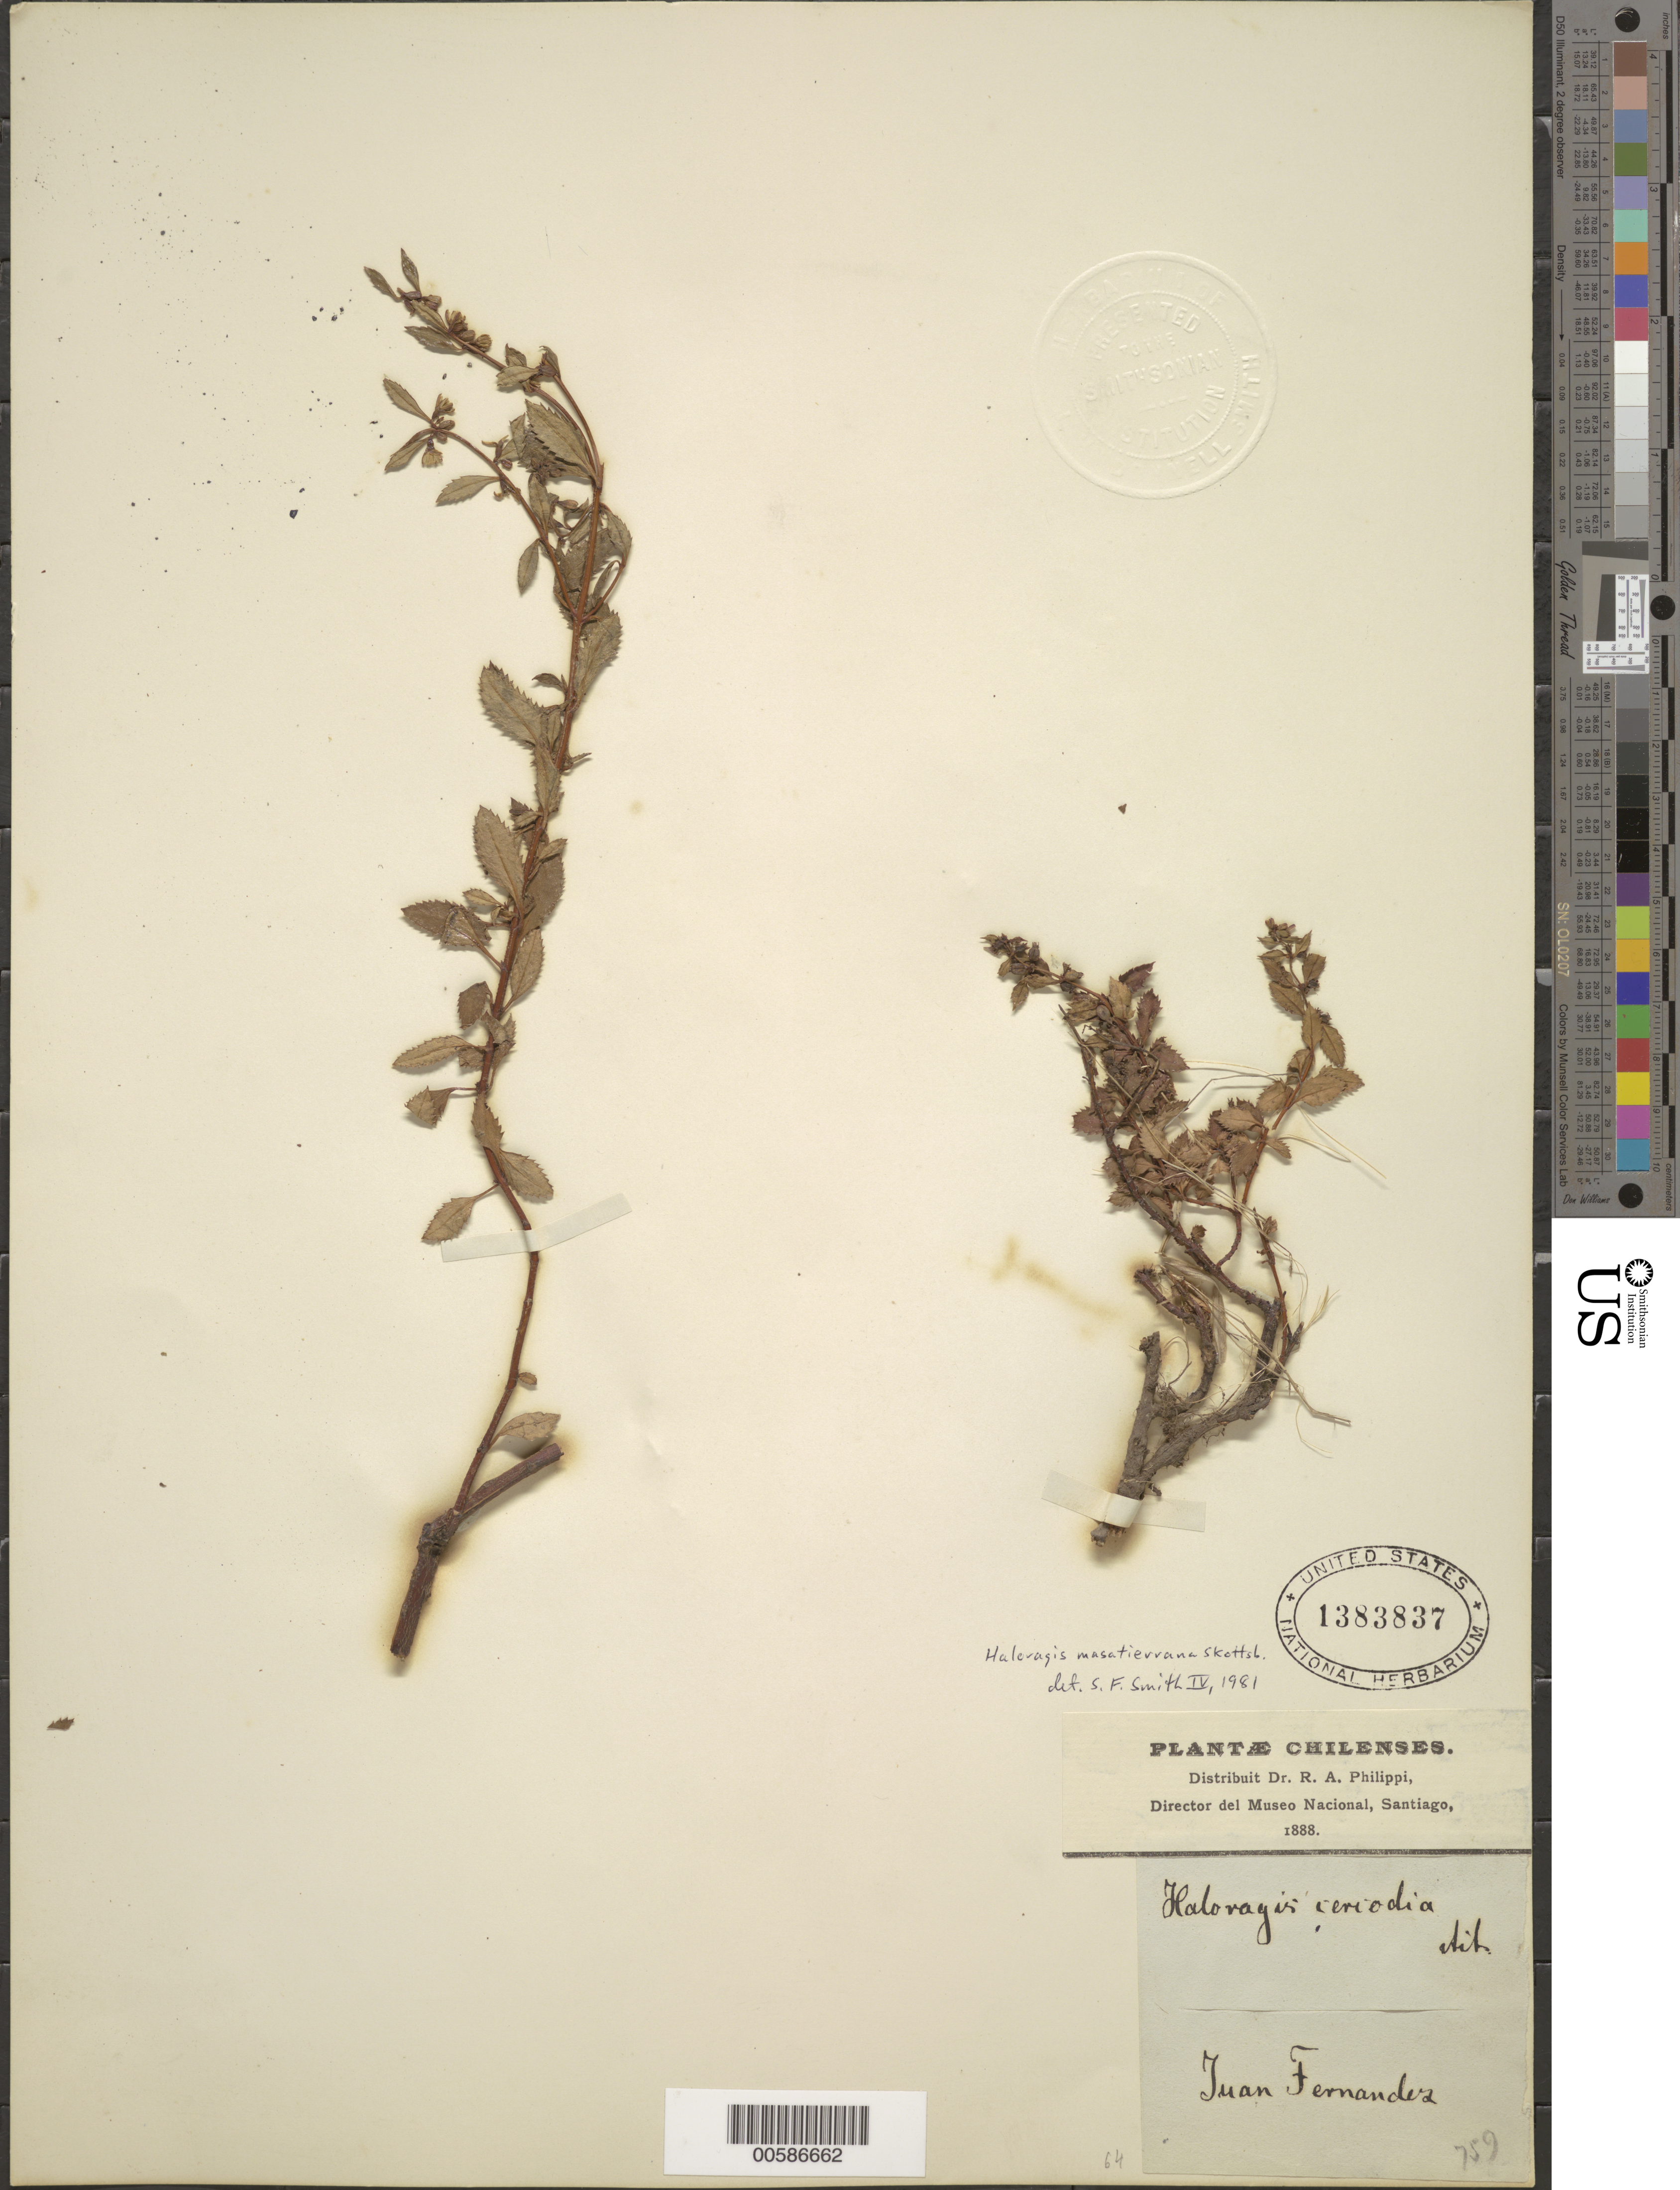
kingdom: Plantae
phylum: Tracheophyta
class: Magnoliopsida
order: Saxifragales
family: Haloragaceae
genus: Haloragis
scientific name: Haloragis masatierrana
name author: Skottsb.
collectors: R. A. Philippi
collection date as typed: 1888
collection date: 1888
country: Chile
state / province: Valparaíso (V)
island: Islas Juan Fernández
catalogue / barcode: US 1383837